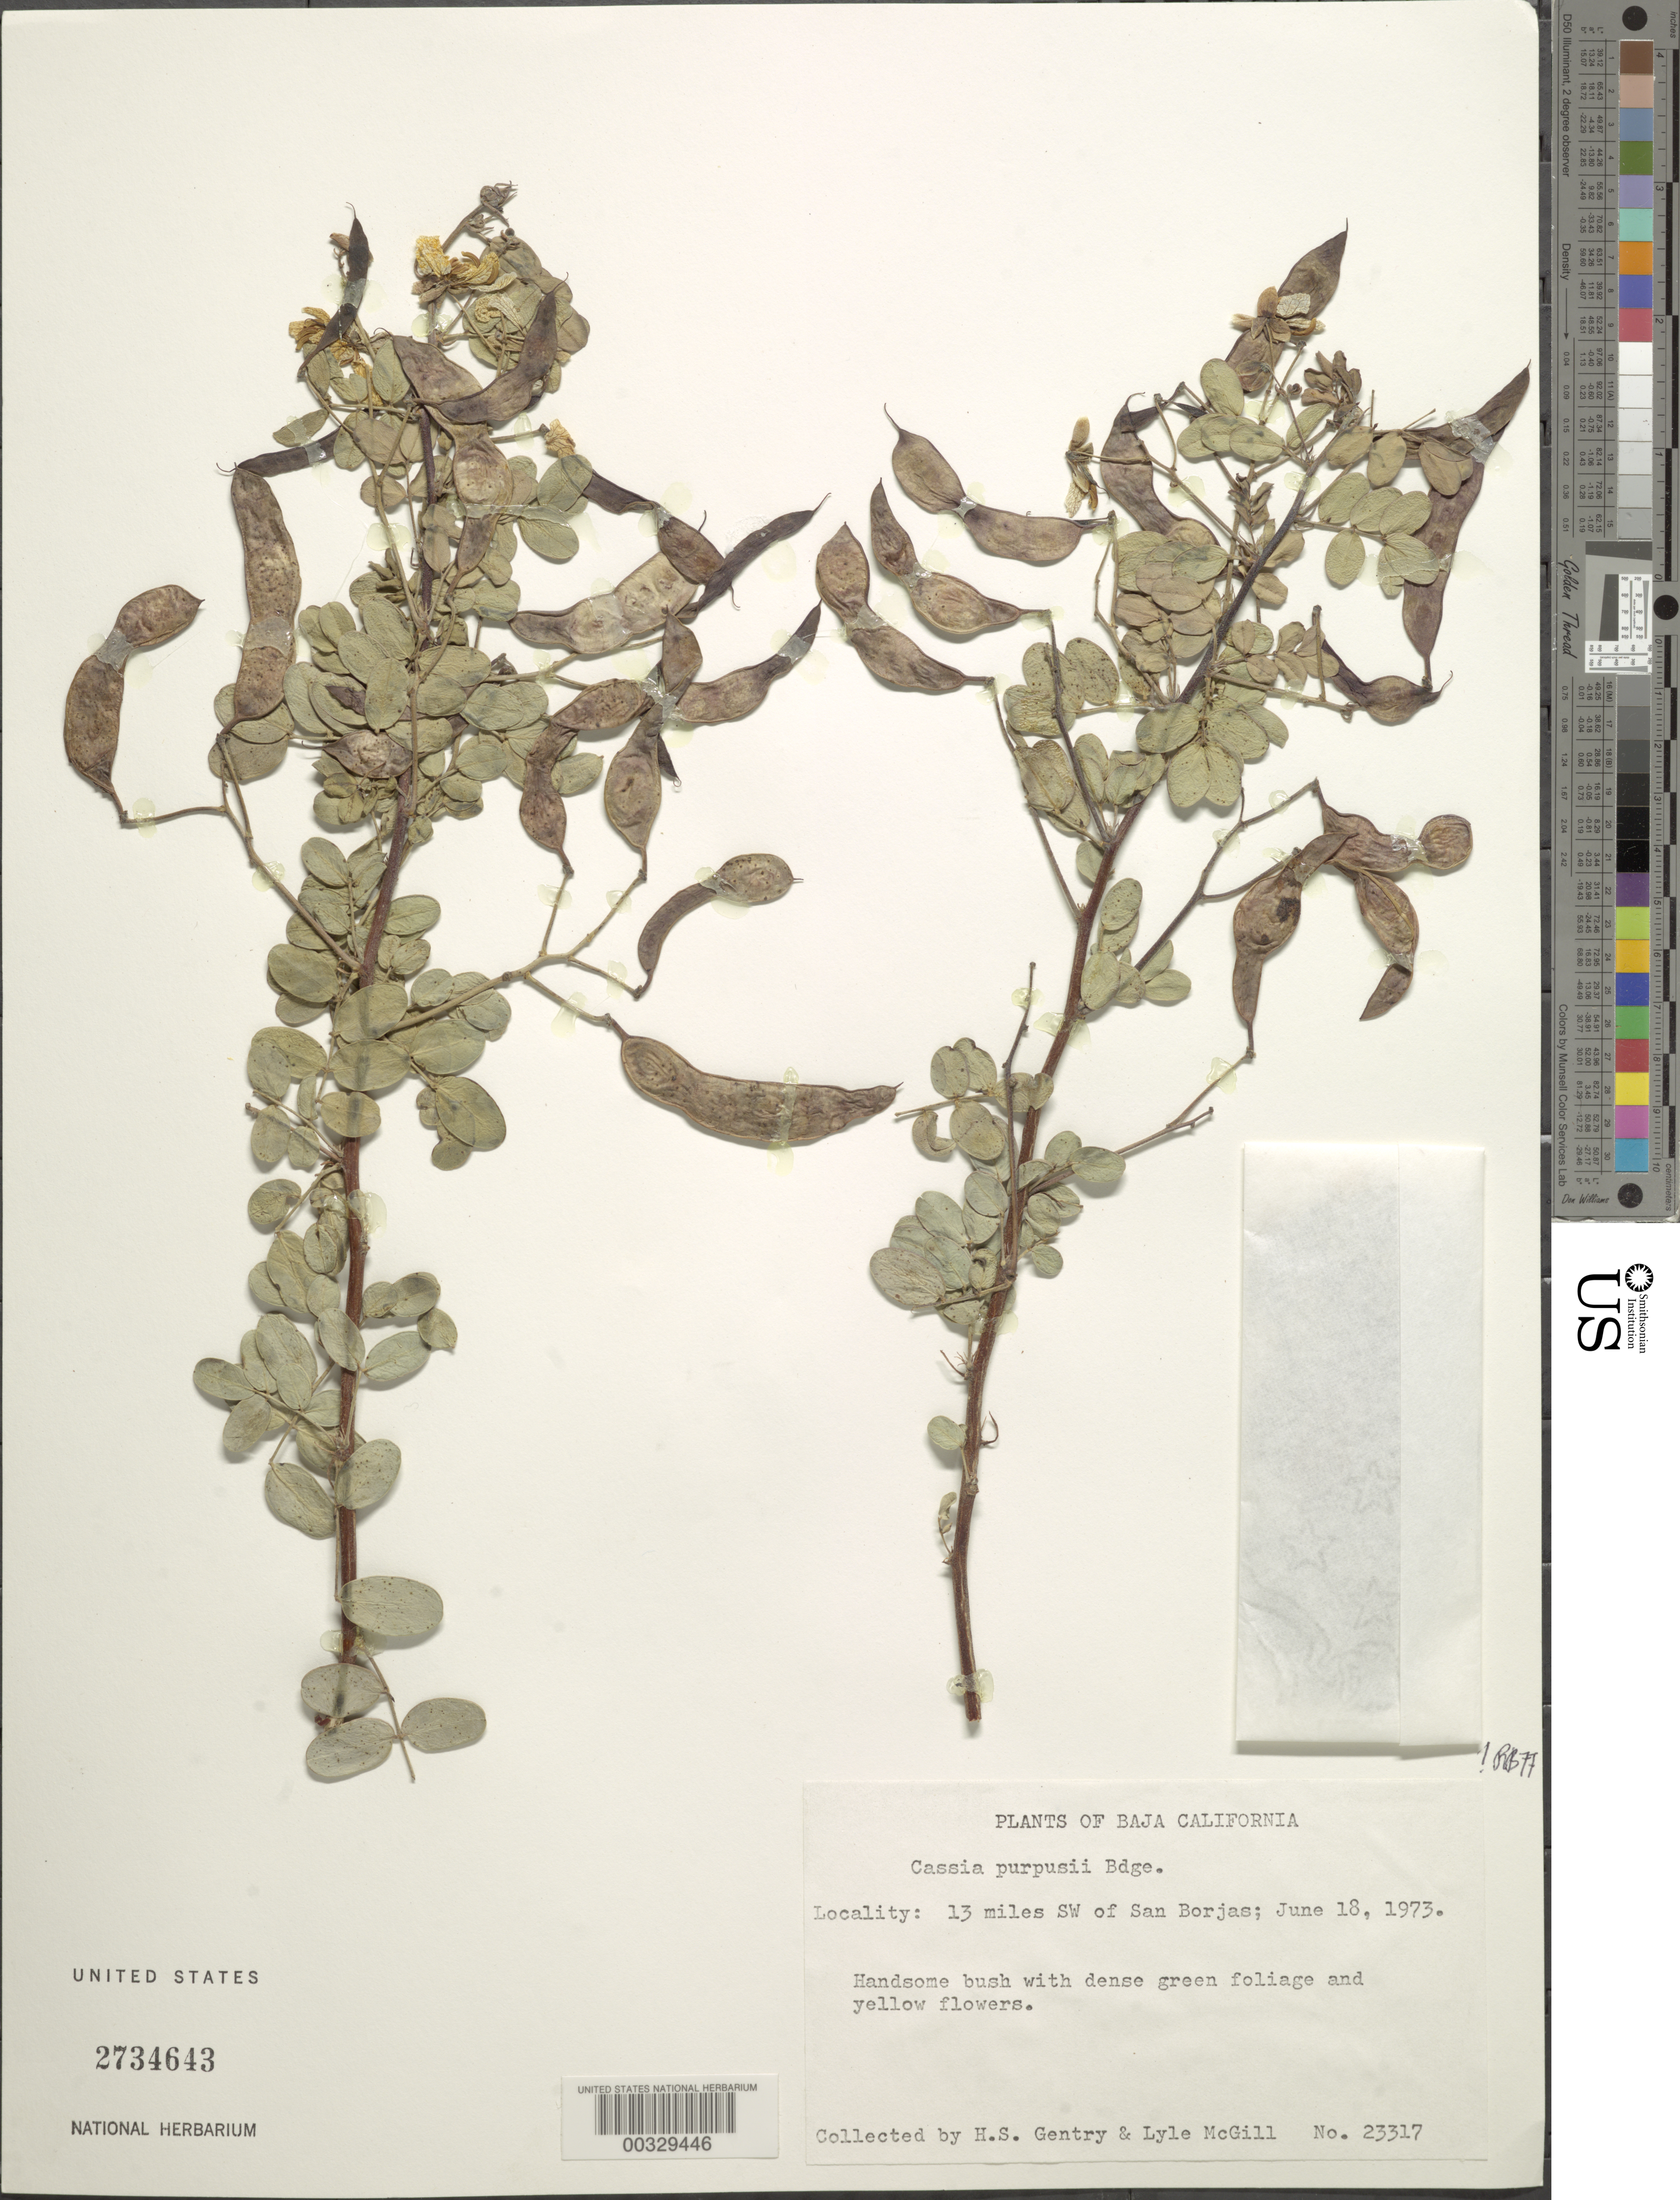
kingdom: Plantae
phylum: Tracheophyta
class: Magnoliopsida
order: Fabales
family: Fabaceae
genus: Senna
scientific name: Senna purpusii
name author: (Brandegee) H.S. Irwin & Barneby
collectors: H. S. Gentry & L. Mcgill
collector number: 23317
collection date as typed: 18 Jun 1973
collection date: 1973-06-18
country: Mexico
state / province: Baja California Norte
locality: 13mi SW of San Borjas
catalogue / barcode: US 2734643